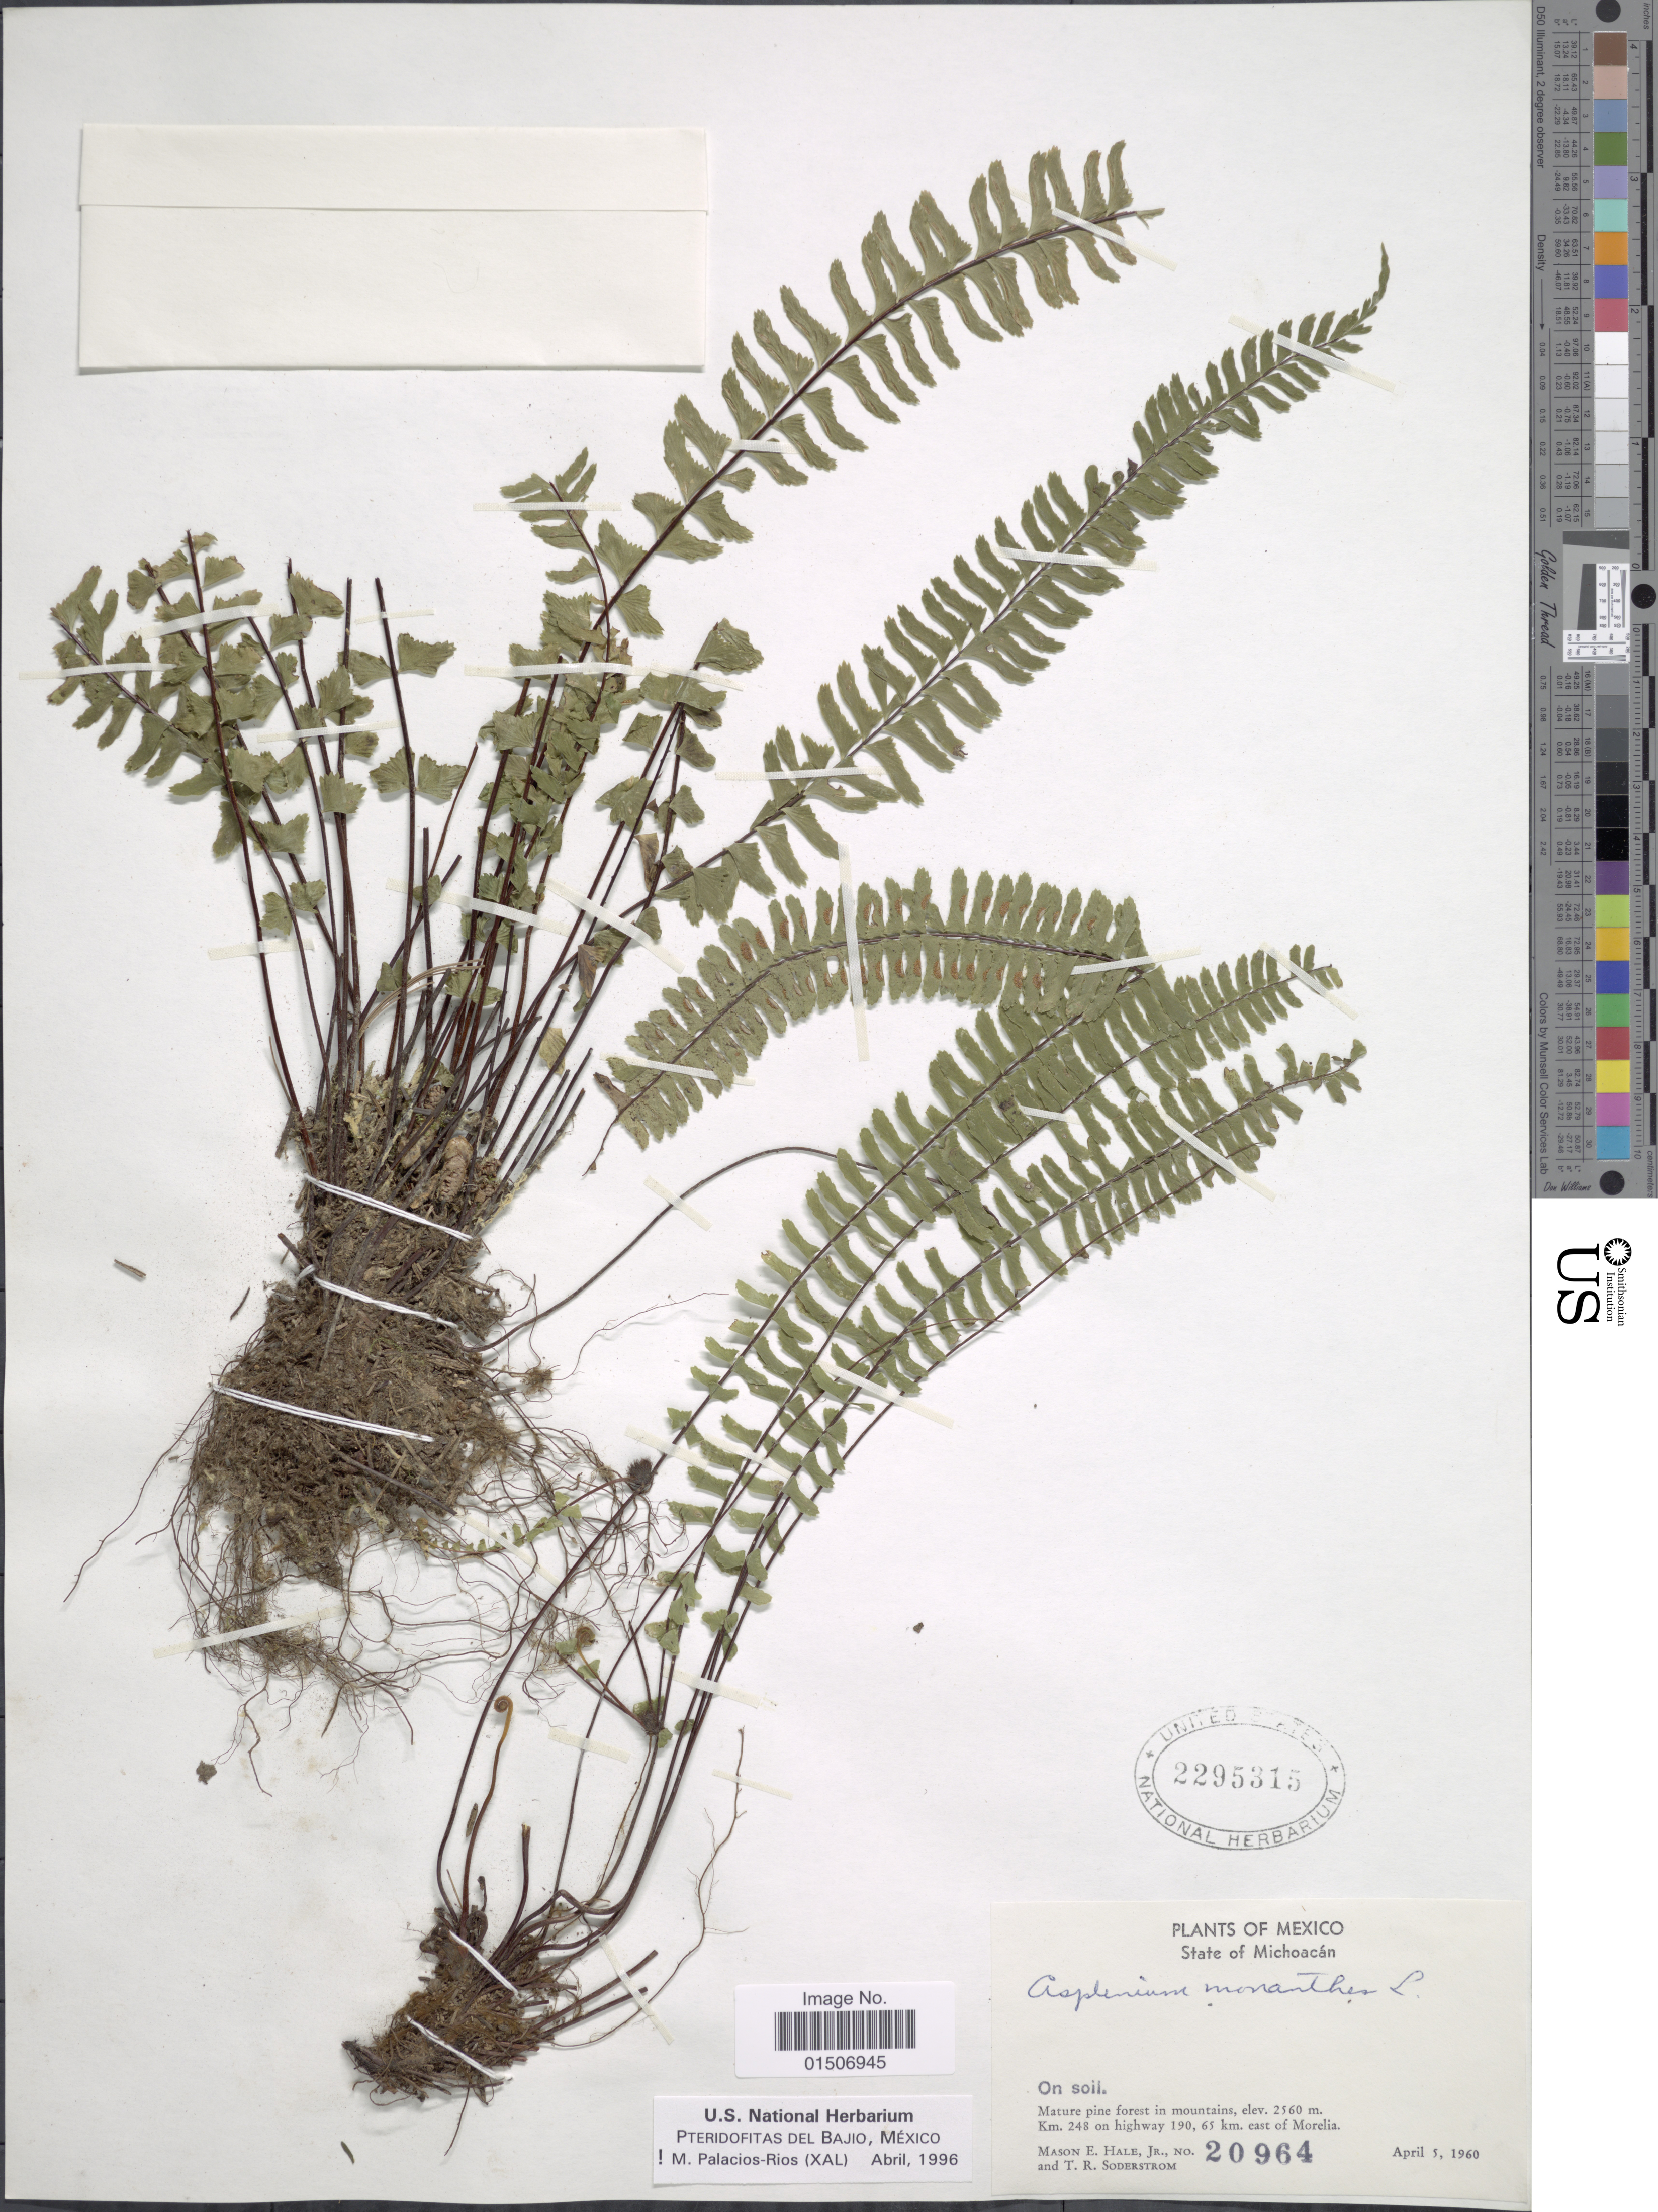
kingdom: Plantae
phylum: Tracheophyta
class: Polypodiopsida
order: Polypodiales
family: Aspleniaceae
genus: Asplenium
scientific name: Asplenium monanthes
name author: L.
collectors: M. Hale & T. R. Soderstrom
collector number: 20964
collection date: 1960-04-05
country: Mexico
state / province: Michoacán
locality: On soil, Mature pine forest in mountains, Km. 248 on highway 190, 65 km. east of Morelia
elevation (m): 2560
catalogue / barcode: US 2295315